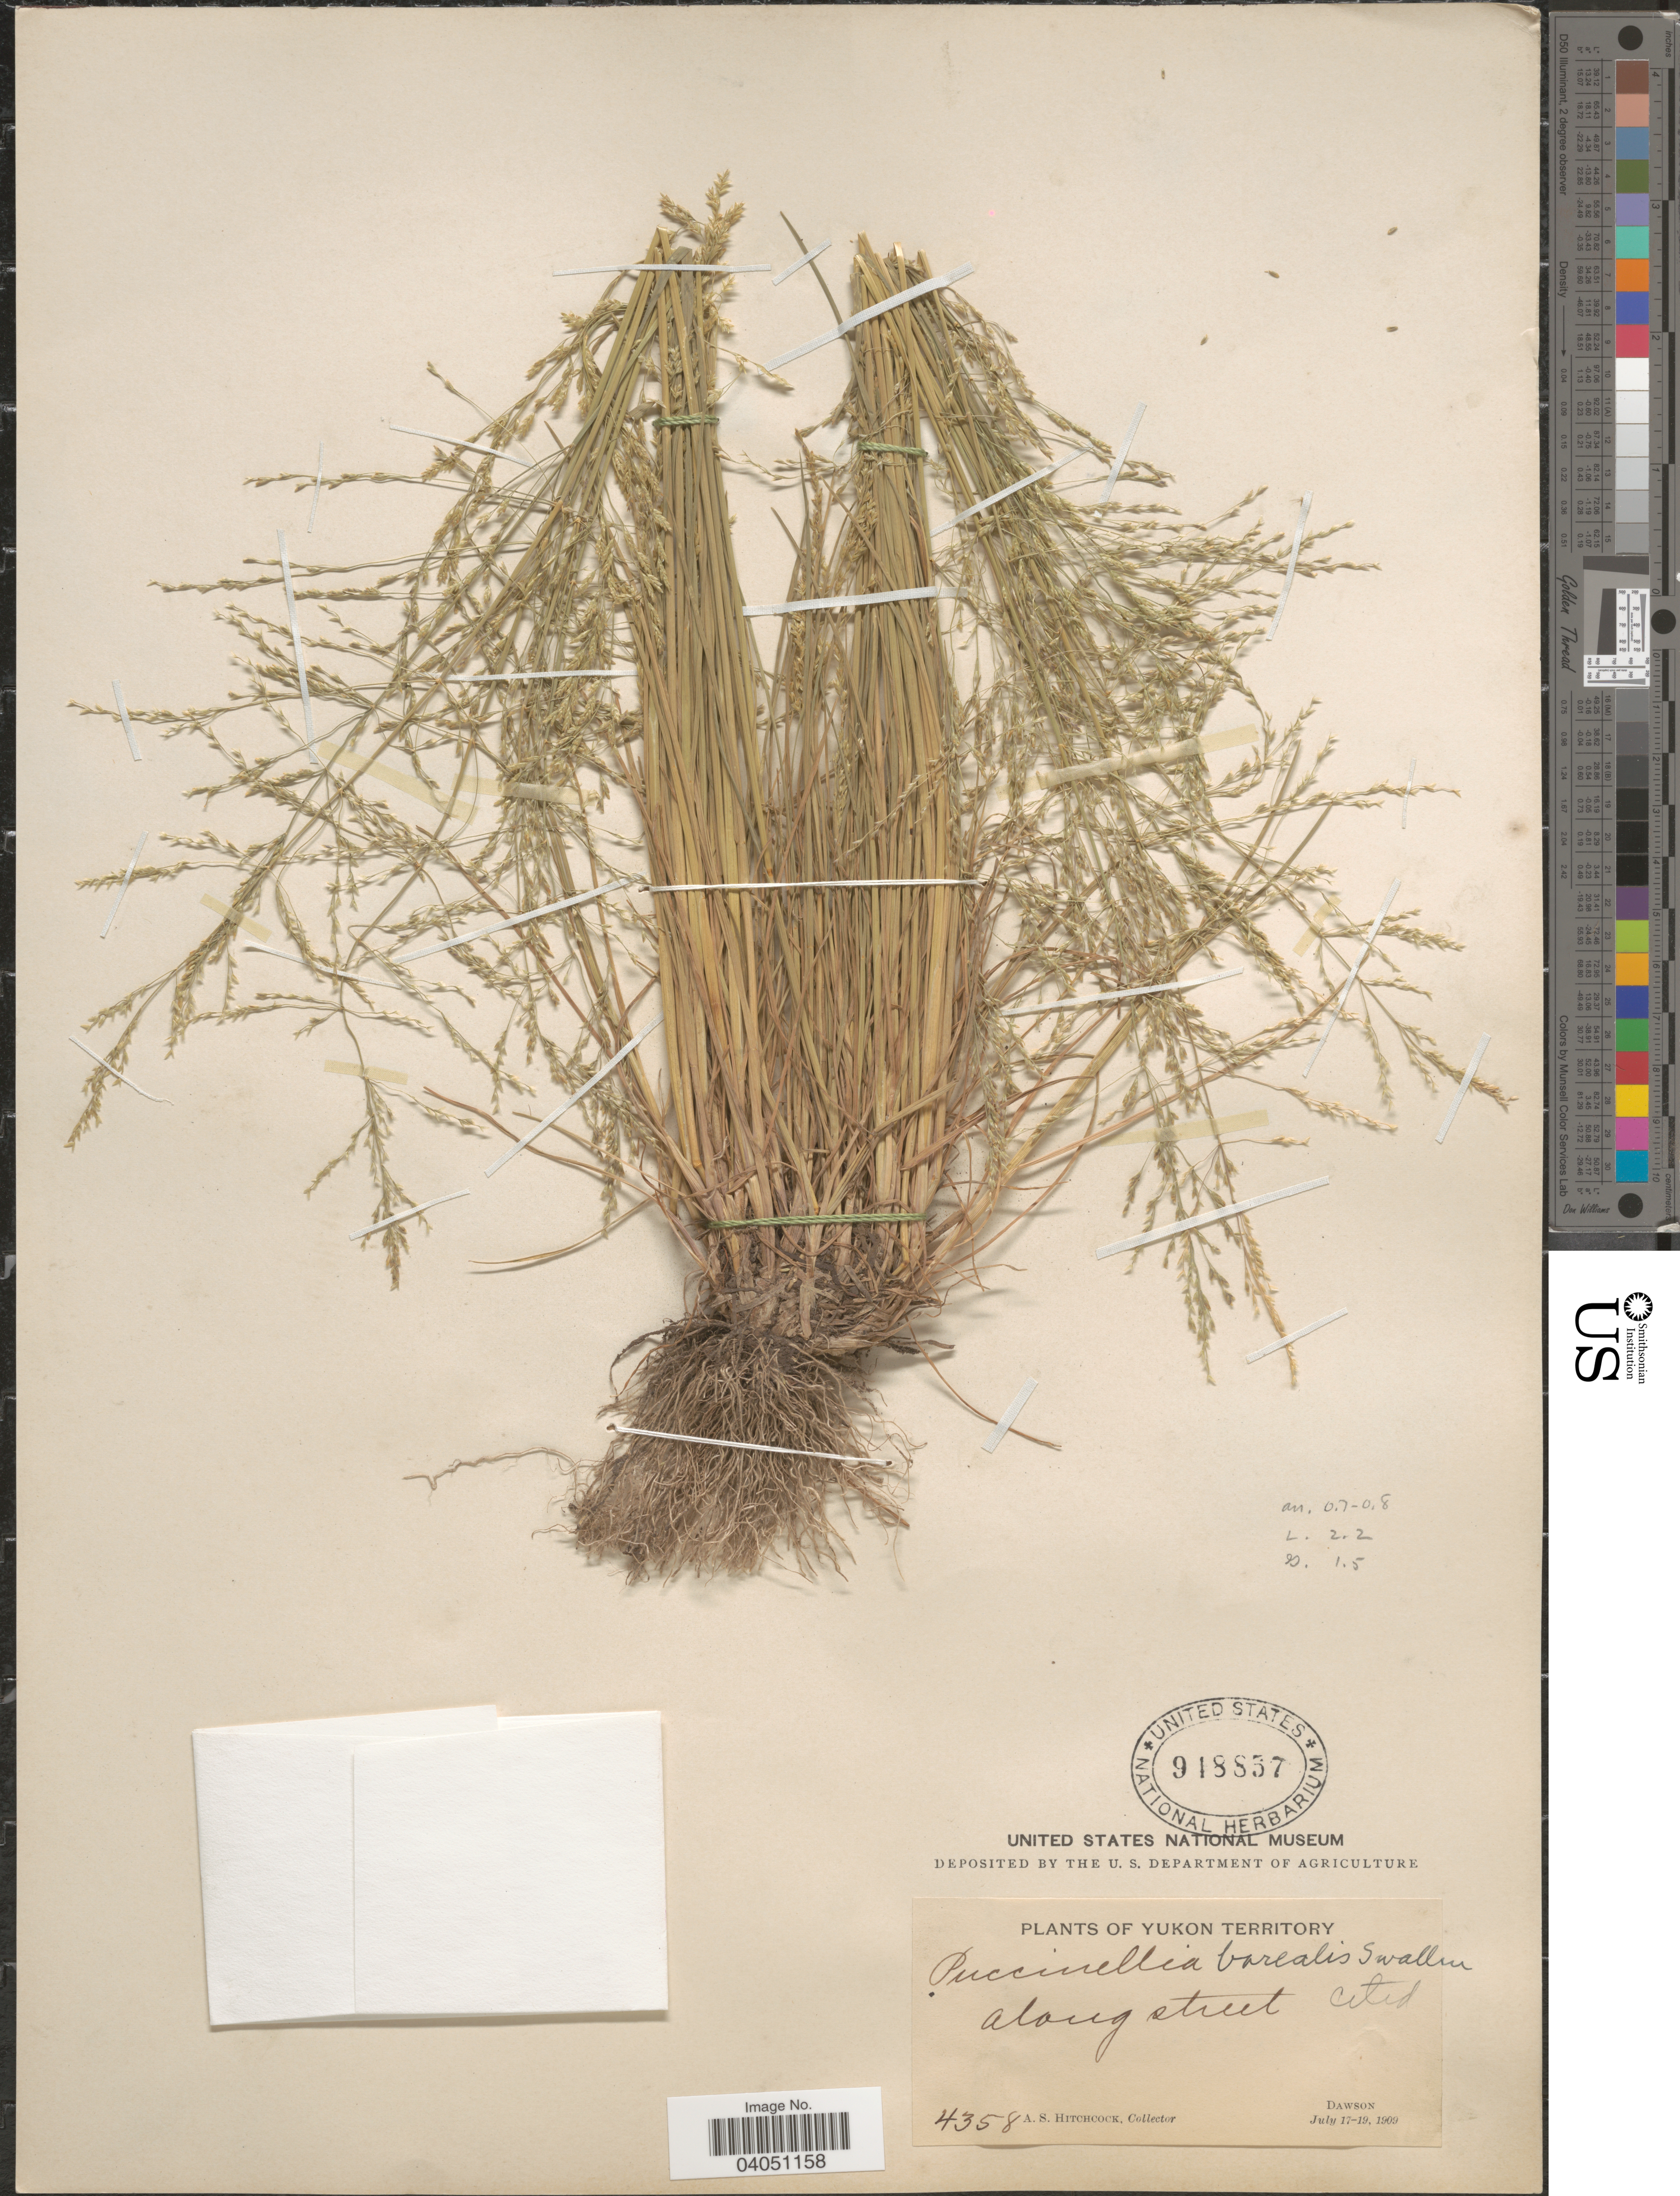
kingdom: Plantae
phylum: Tracheophyta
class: Liliopsida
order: Poales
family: Poaceae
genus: Puccinellia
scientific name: Puccinellia borealis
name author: Swallen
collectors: A. S. Hitchcock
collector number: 4358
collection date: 1909-07-17/1909-07-19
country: Canada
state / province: Yukon Territory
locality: Dawson.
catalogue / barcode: US 948857